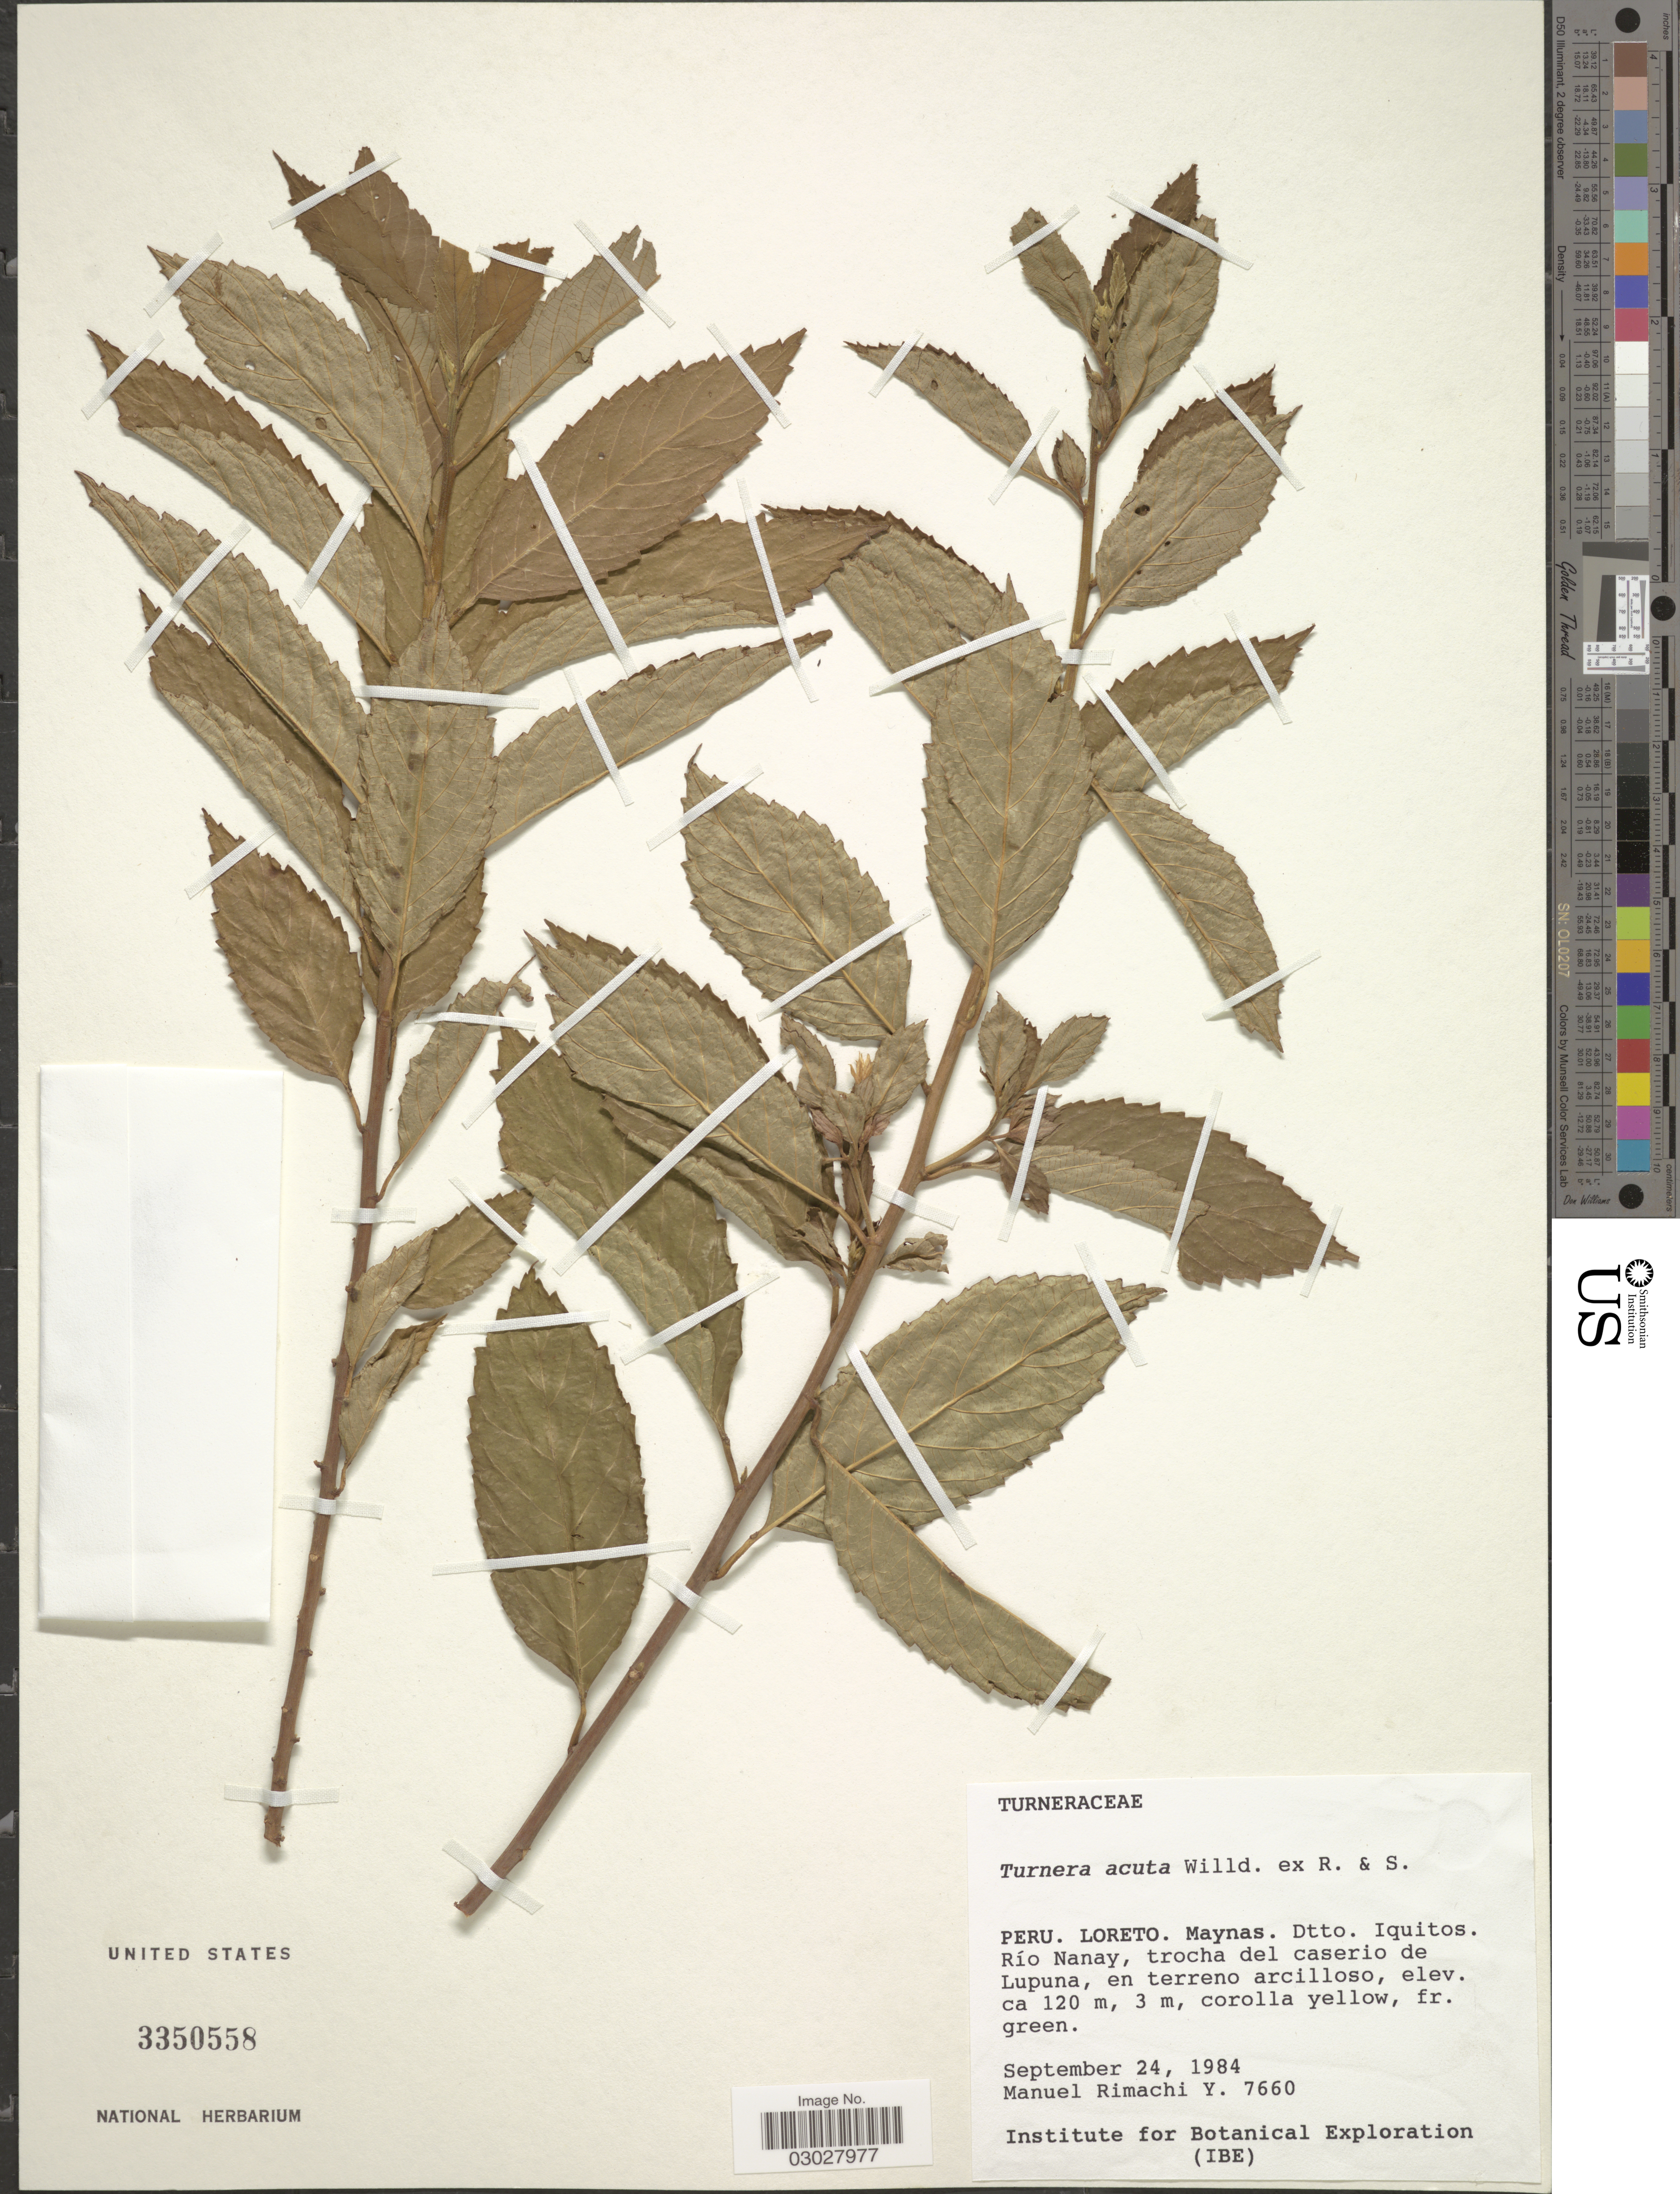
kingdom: Plantae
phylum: Tracheophyta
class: Magnoliopsida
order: Malpighiales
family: Turneraceae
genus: Turnera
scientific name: Turnera acuta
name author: Willd. ex Schult.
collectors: M. Rimachi Y.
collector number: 7660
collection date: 1984-09-24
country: Peru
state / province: Loreto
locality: Loreto. Maynas. Dtto. Iquitos. Río Nanay, trocha del caserio de Lupuna.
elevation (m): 120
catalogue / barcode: US 3350558